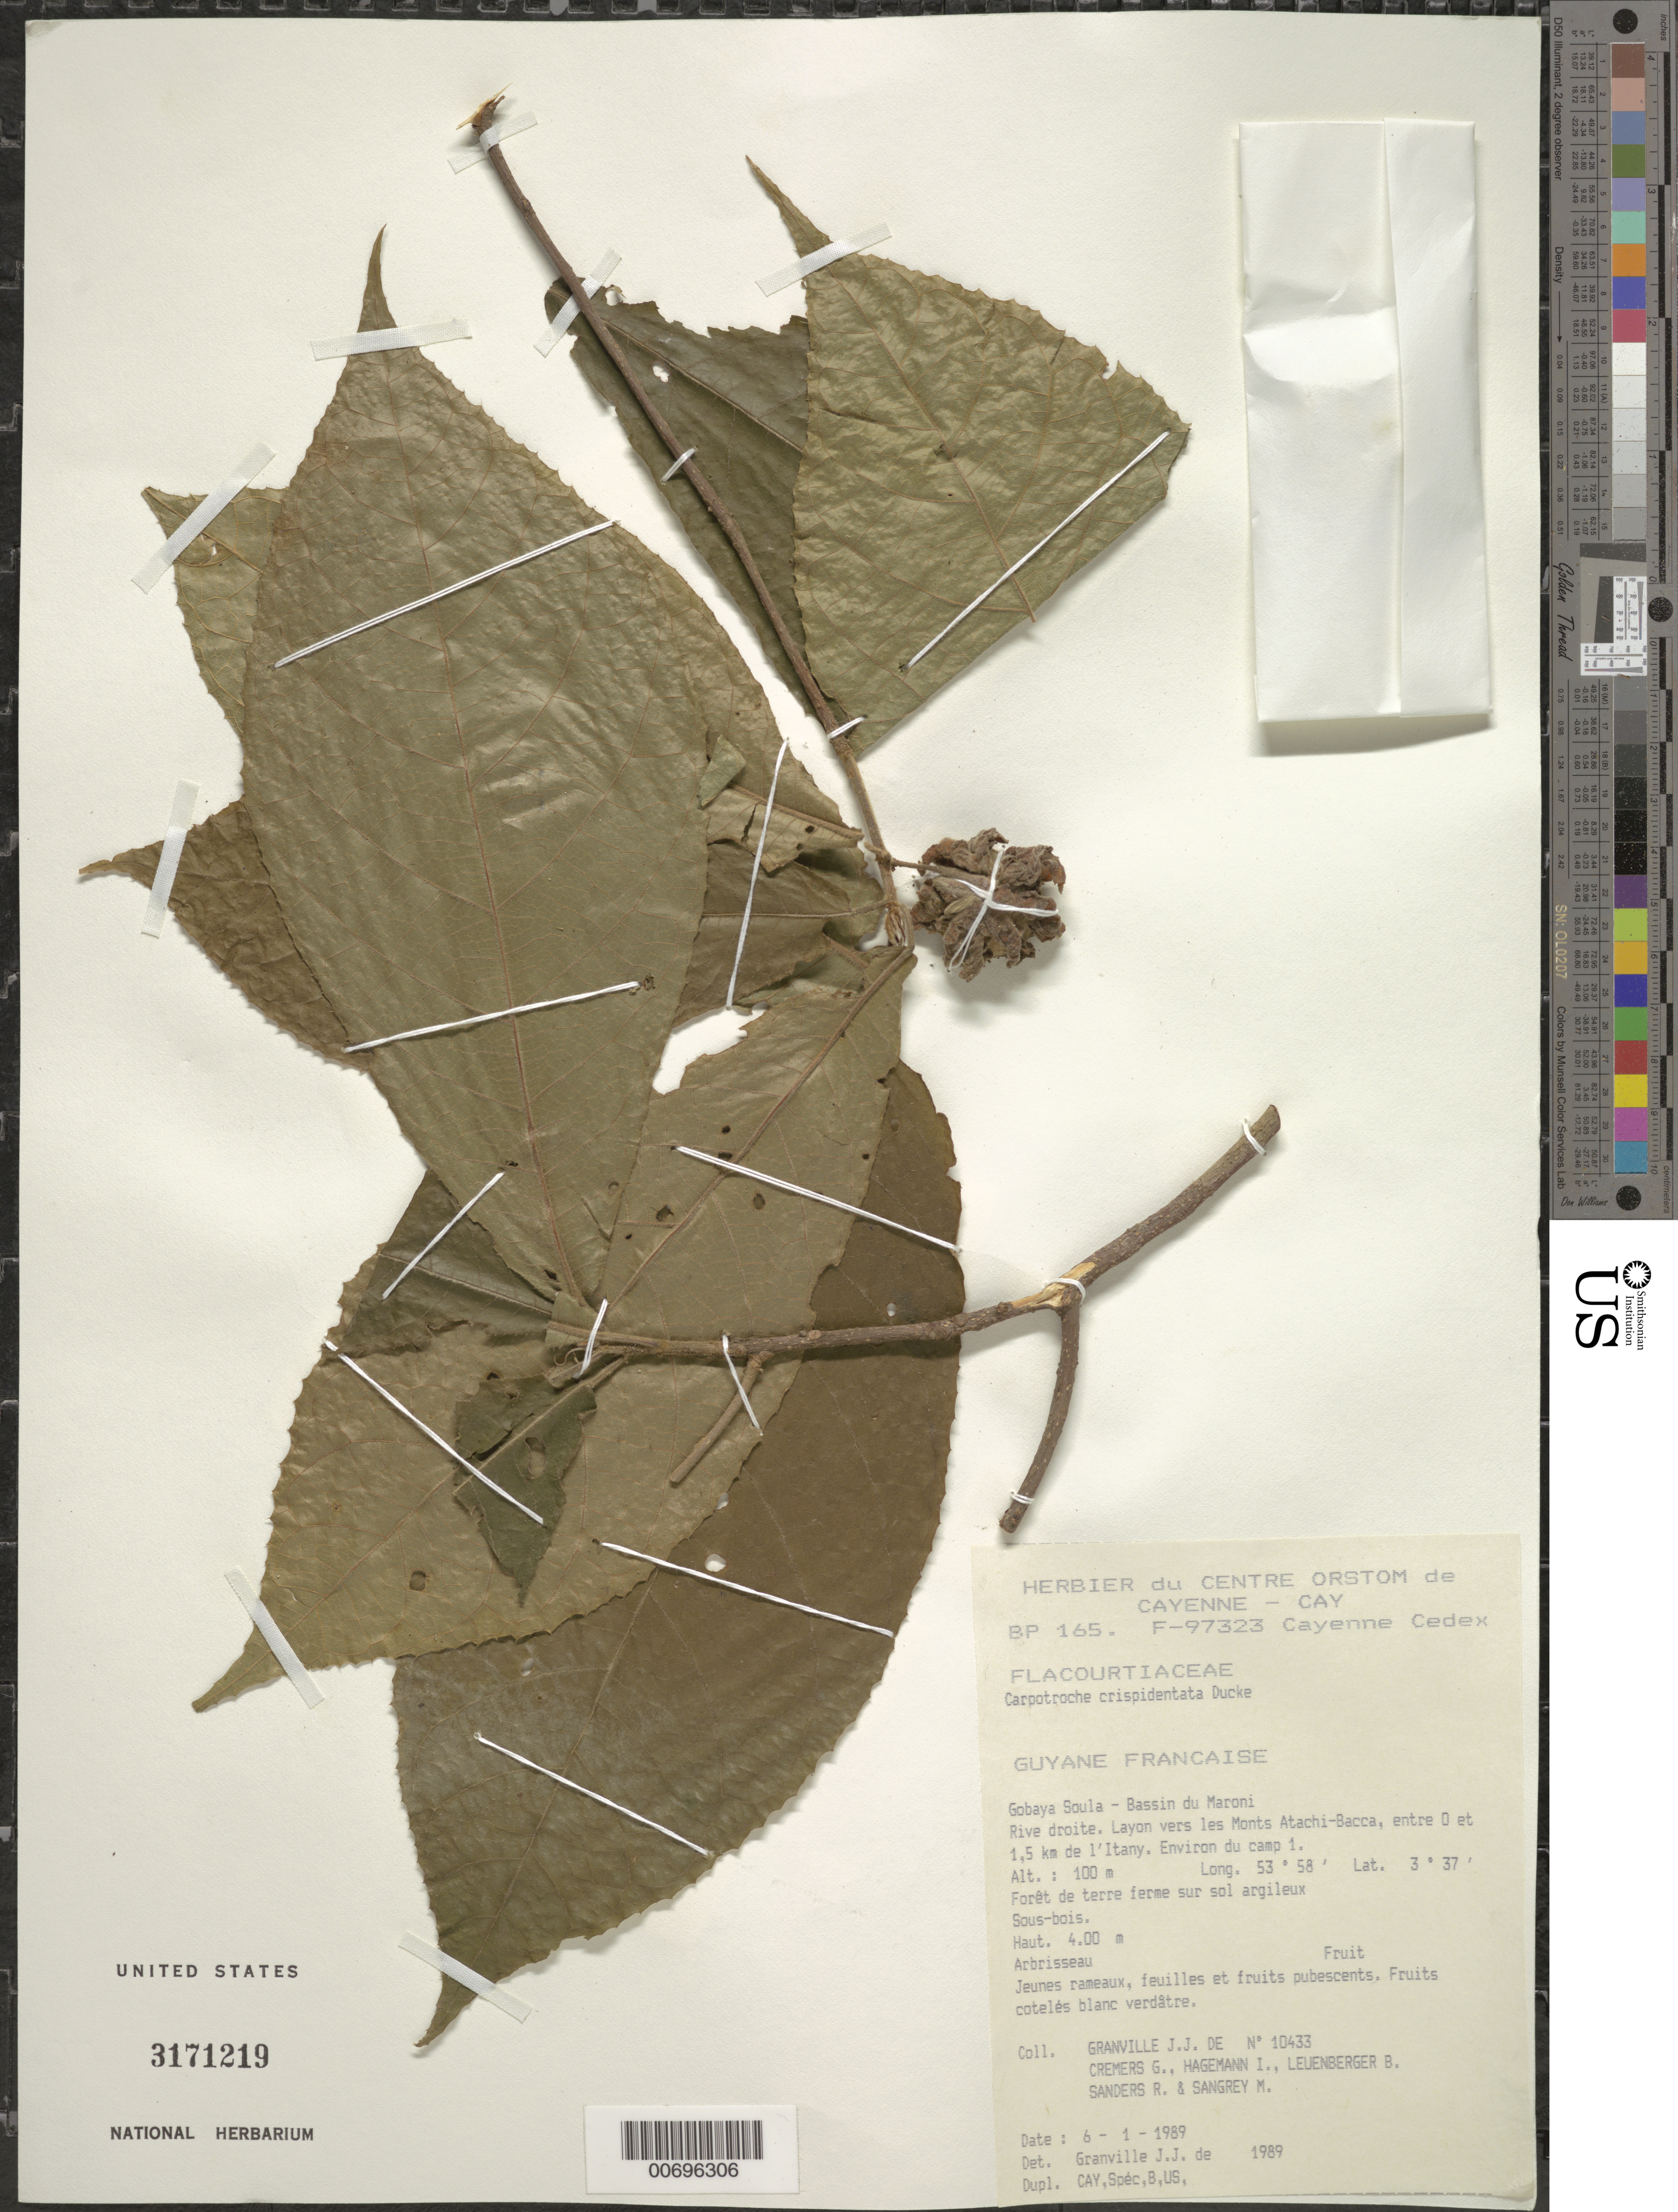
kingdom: Plantae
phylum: Tracheophyta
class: Magnoliopsida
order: Malpighiales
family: Achariaceae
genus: Carpotroche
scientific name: Carpotroche crispidentata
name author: Ducke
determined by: Granville, J. J. de, (CAY), Institut de Recherche pour le Developpement (IRD) (FRENCH GUIANA)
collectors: J.-J. de Granville, G. Cremers, J. Hagemann, B. E. Leuenberger & M. S. Sangrey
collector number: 10433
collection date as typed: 6-Jan-89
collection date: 1989-01-06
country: French Guiana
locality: Gobaya Soula, Bassin du Maroni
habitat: Forêt de terre ferme sur sol argileux. Sous bois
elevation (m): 100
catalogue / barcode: US 3171219